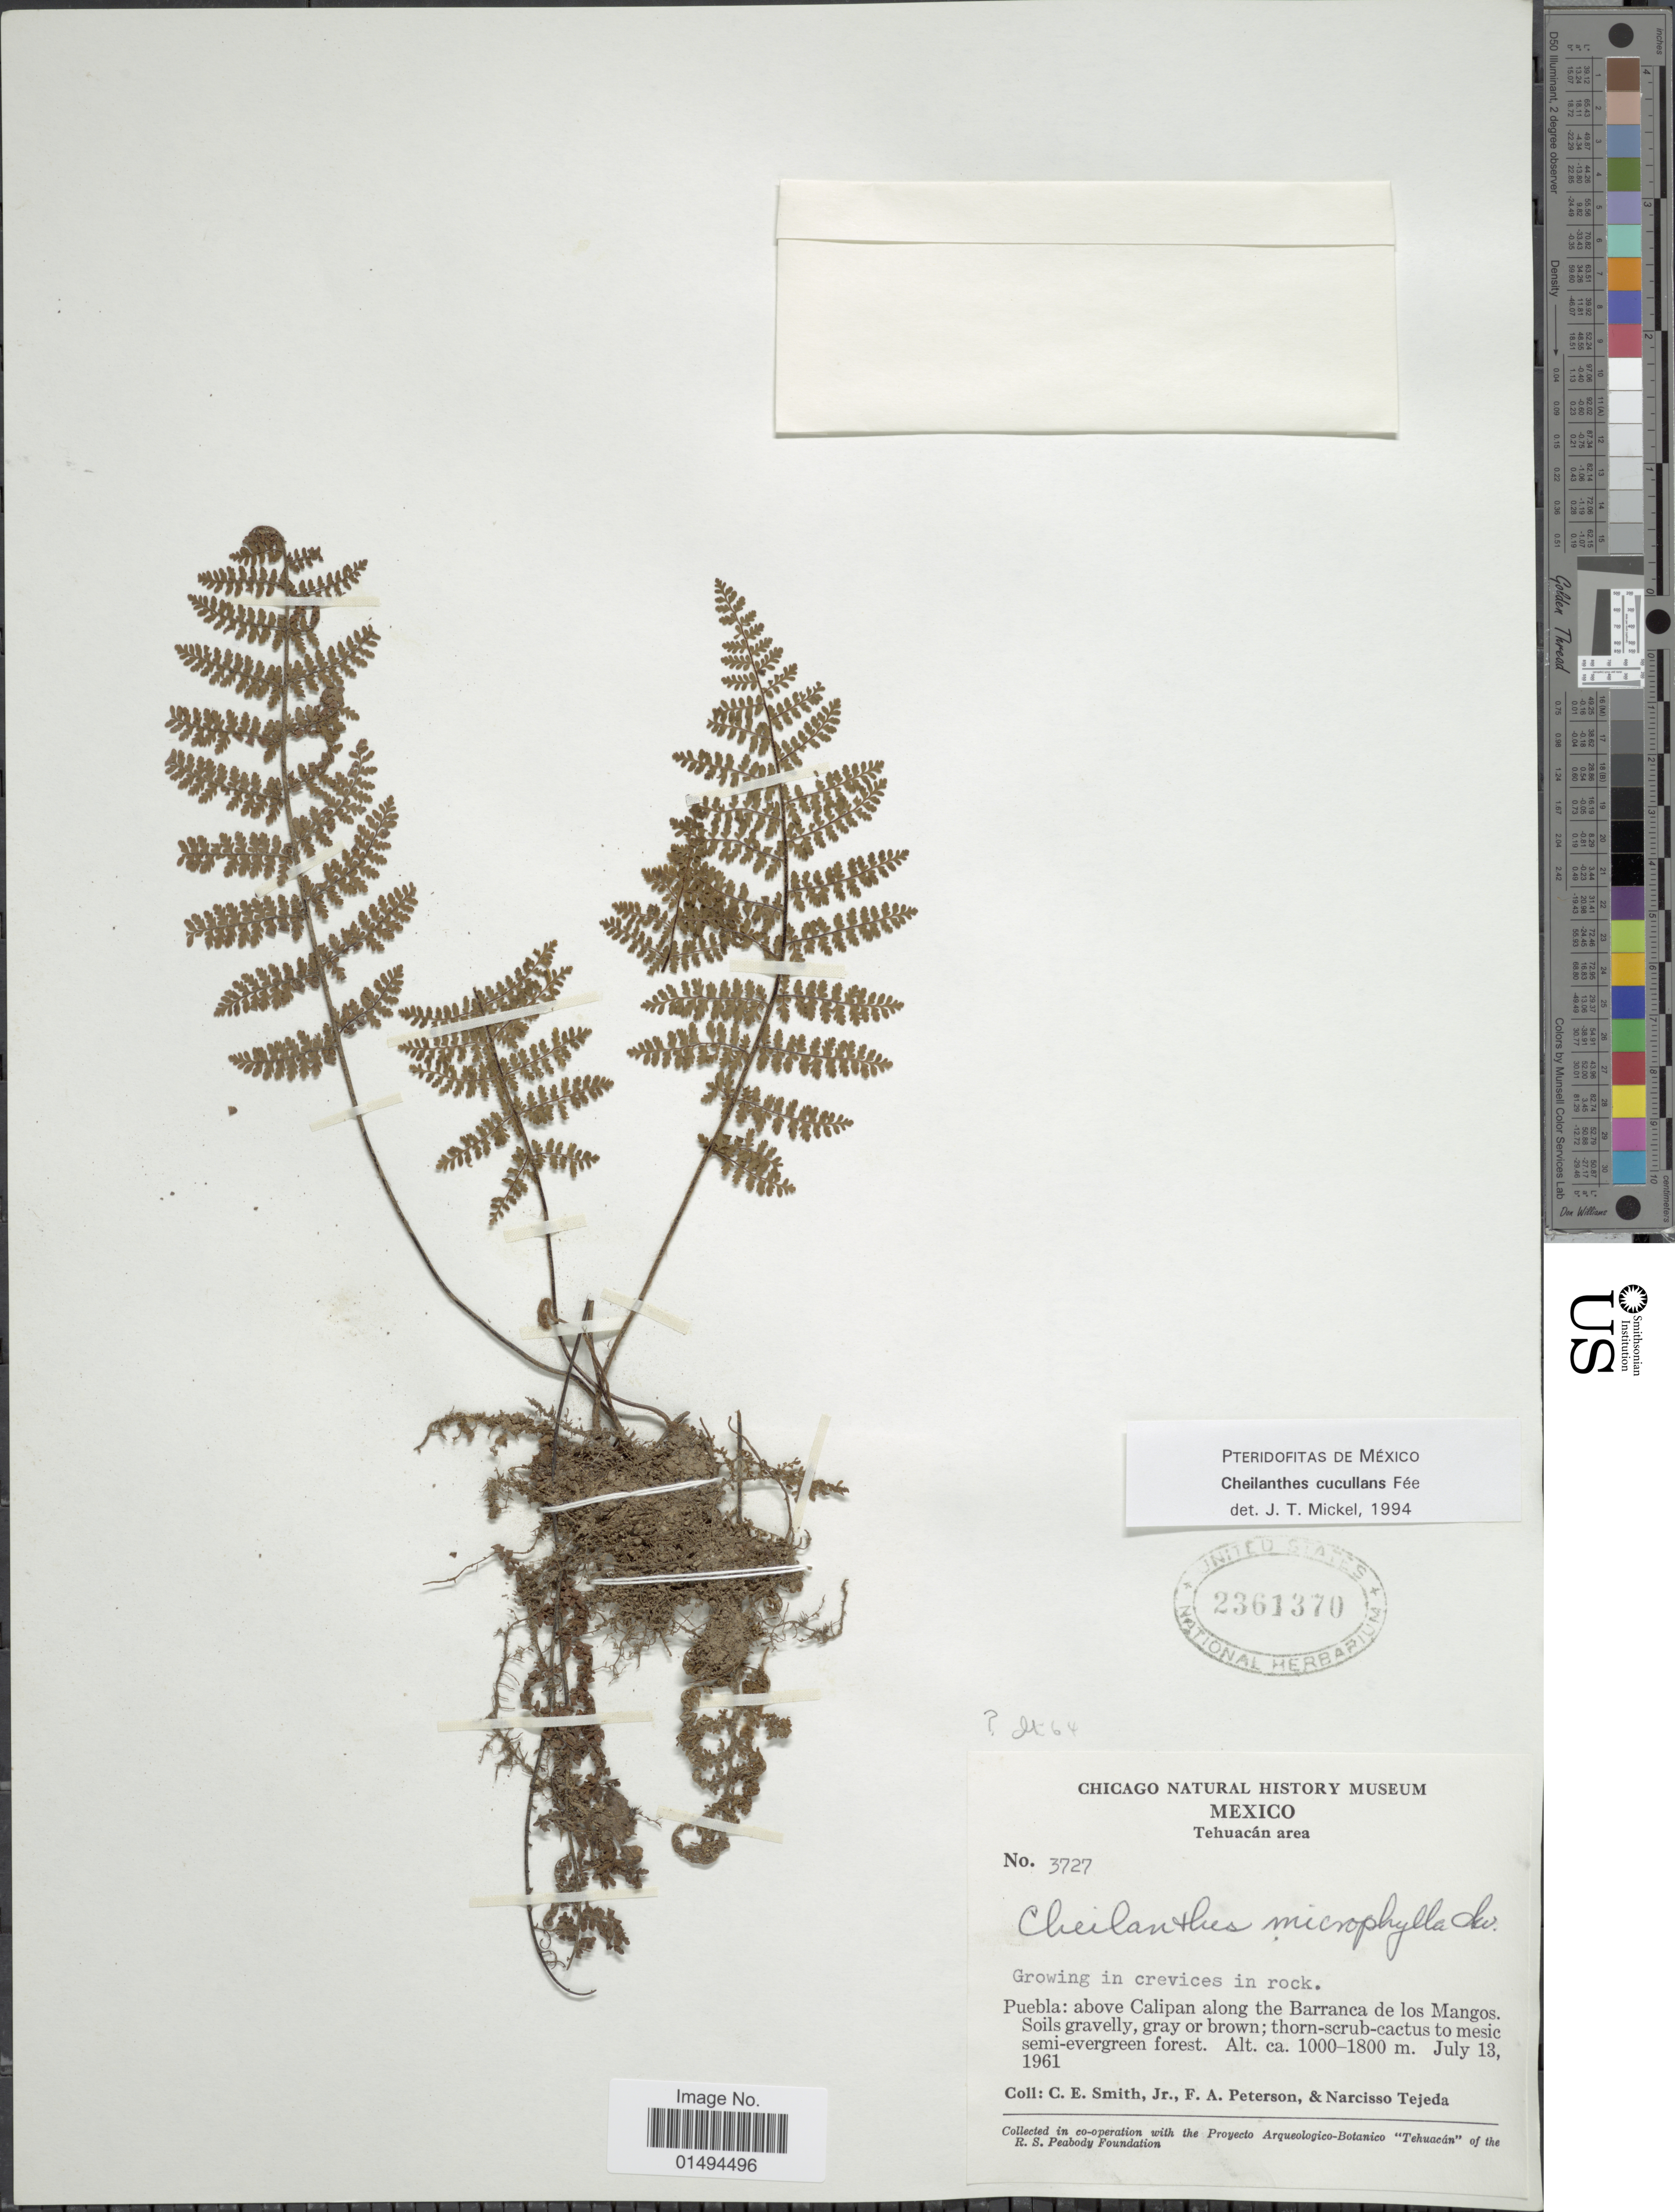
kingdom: Plantae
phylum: Tracheophyta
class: Polypodiopsida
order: Polypodiales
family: Pteridaceae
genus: Myriopteris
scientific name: Myriopteris cucullans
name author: (Fée) Grusz & Windham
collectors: C. E. Smith Jr., F. A. Peterson & N. Tejeda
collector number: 3727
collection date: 1961-07-13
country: Mexico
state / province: Puebla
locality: Above Calipan along the Barranca de los Mangos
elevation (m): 1000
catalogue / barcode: US 2361370